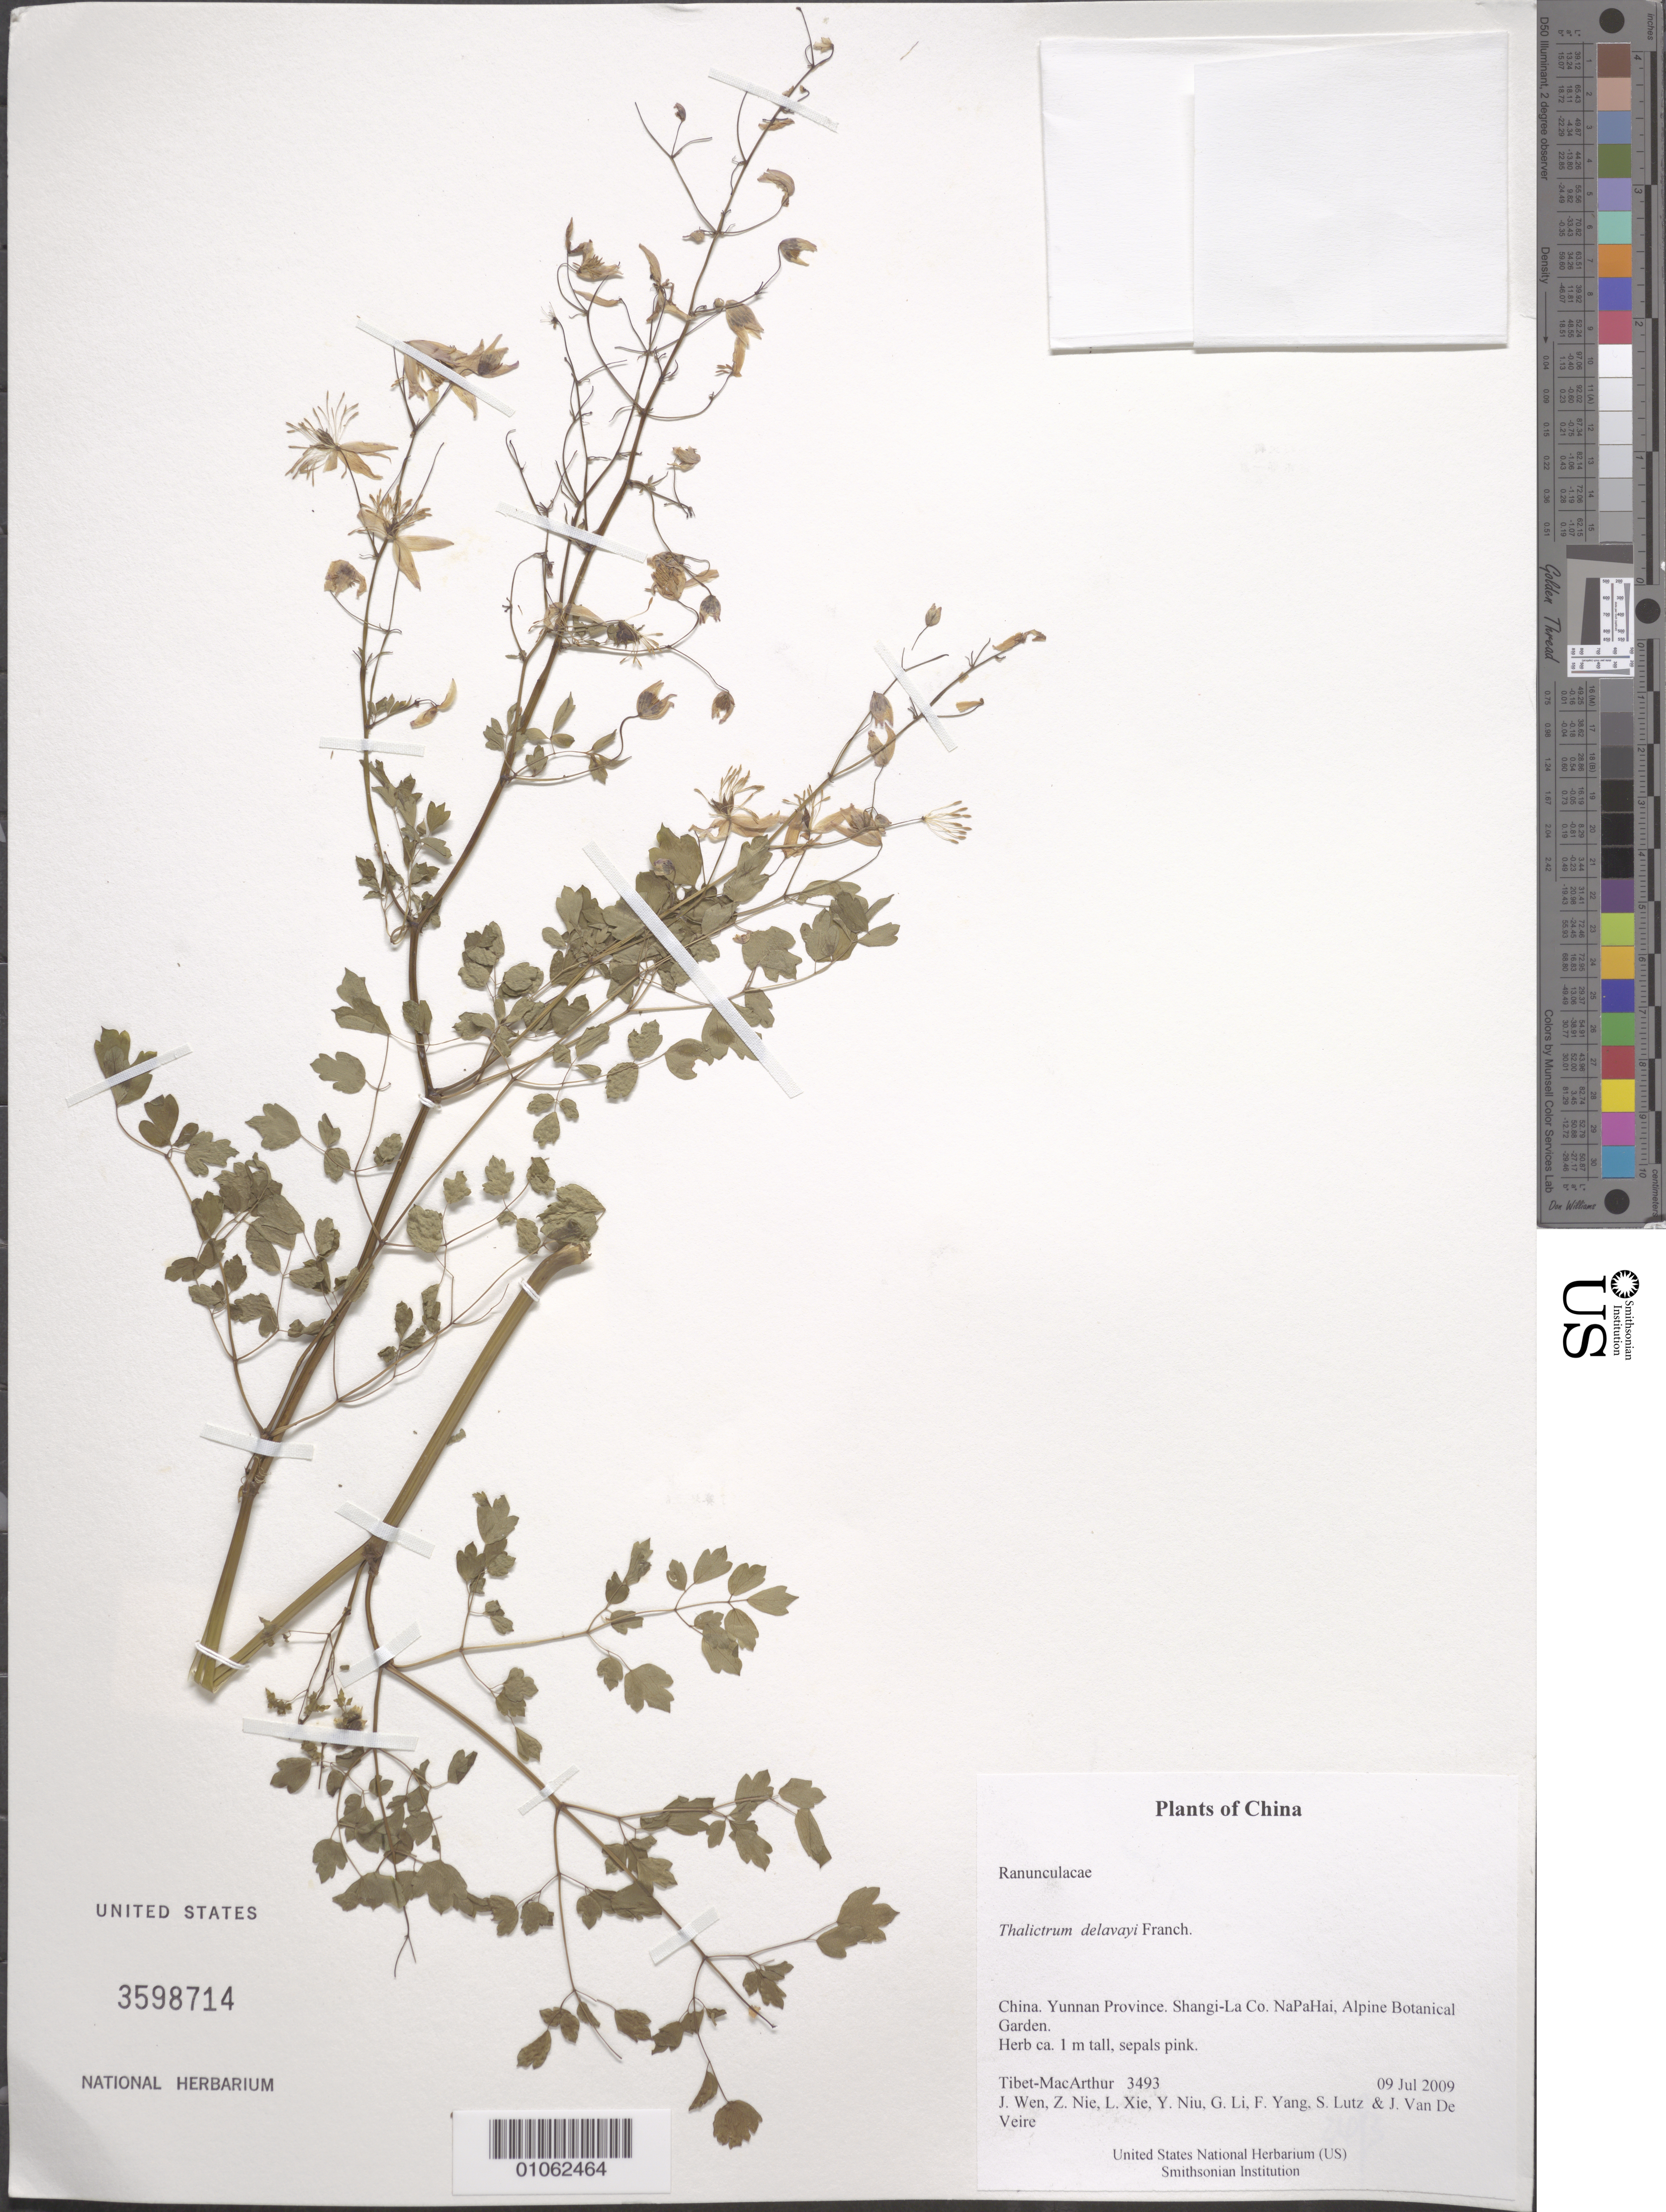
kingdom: Plantae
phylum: Tracheophyta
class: Magnoliopsida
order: Ranunculales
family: Ranunculaceae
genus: Thalictrum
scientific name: Thalictrum delavayi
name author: Franch.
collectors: Tibet-MacArthur, J. Wen, Z. Nie, L. Xie, Y. Niu, G. Li, F. Yang, S. Lutz & J. Van De Veire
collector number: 3493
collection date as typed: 09 Jul 2009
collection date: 2009-07-09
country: China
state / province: Yunnan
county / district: Shangrila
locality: NaPaHai, Alpine Botanical Garden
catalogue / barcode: US 3598714